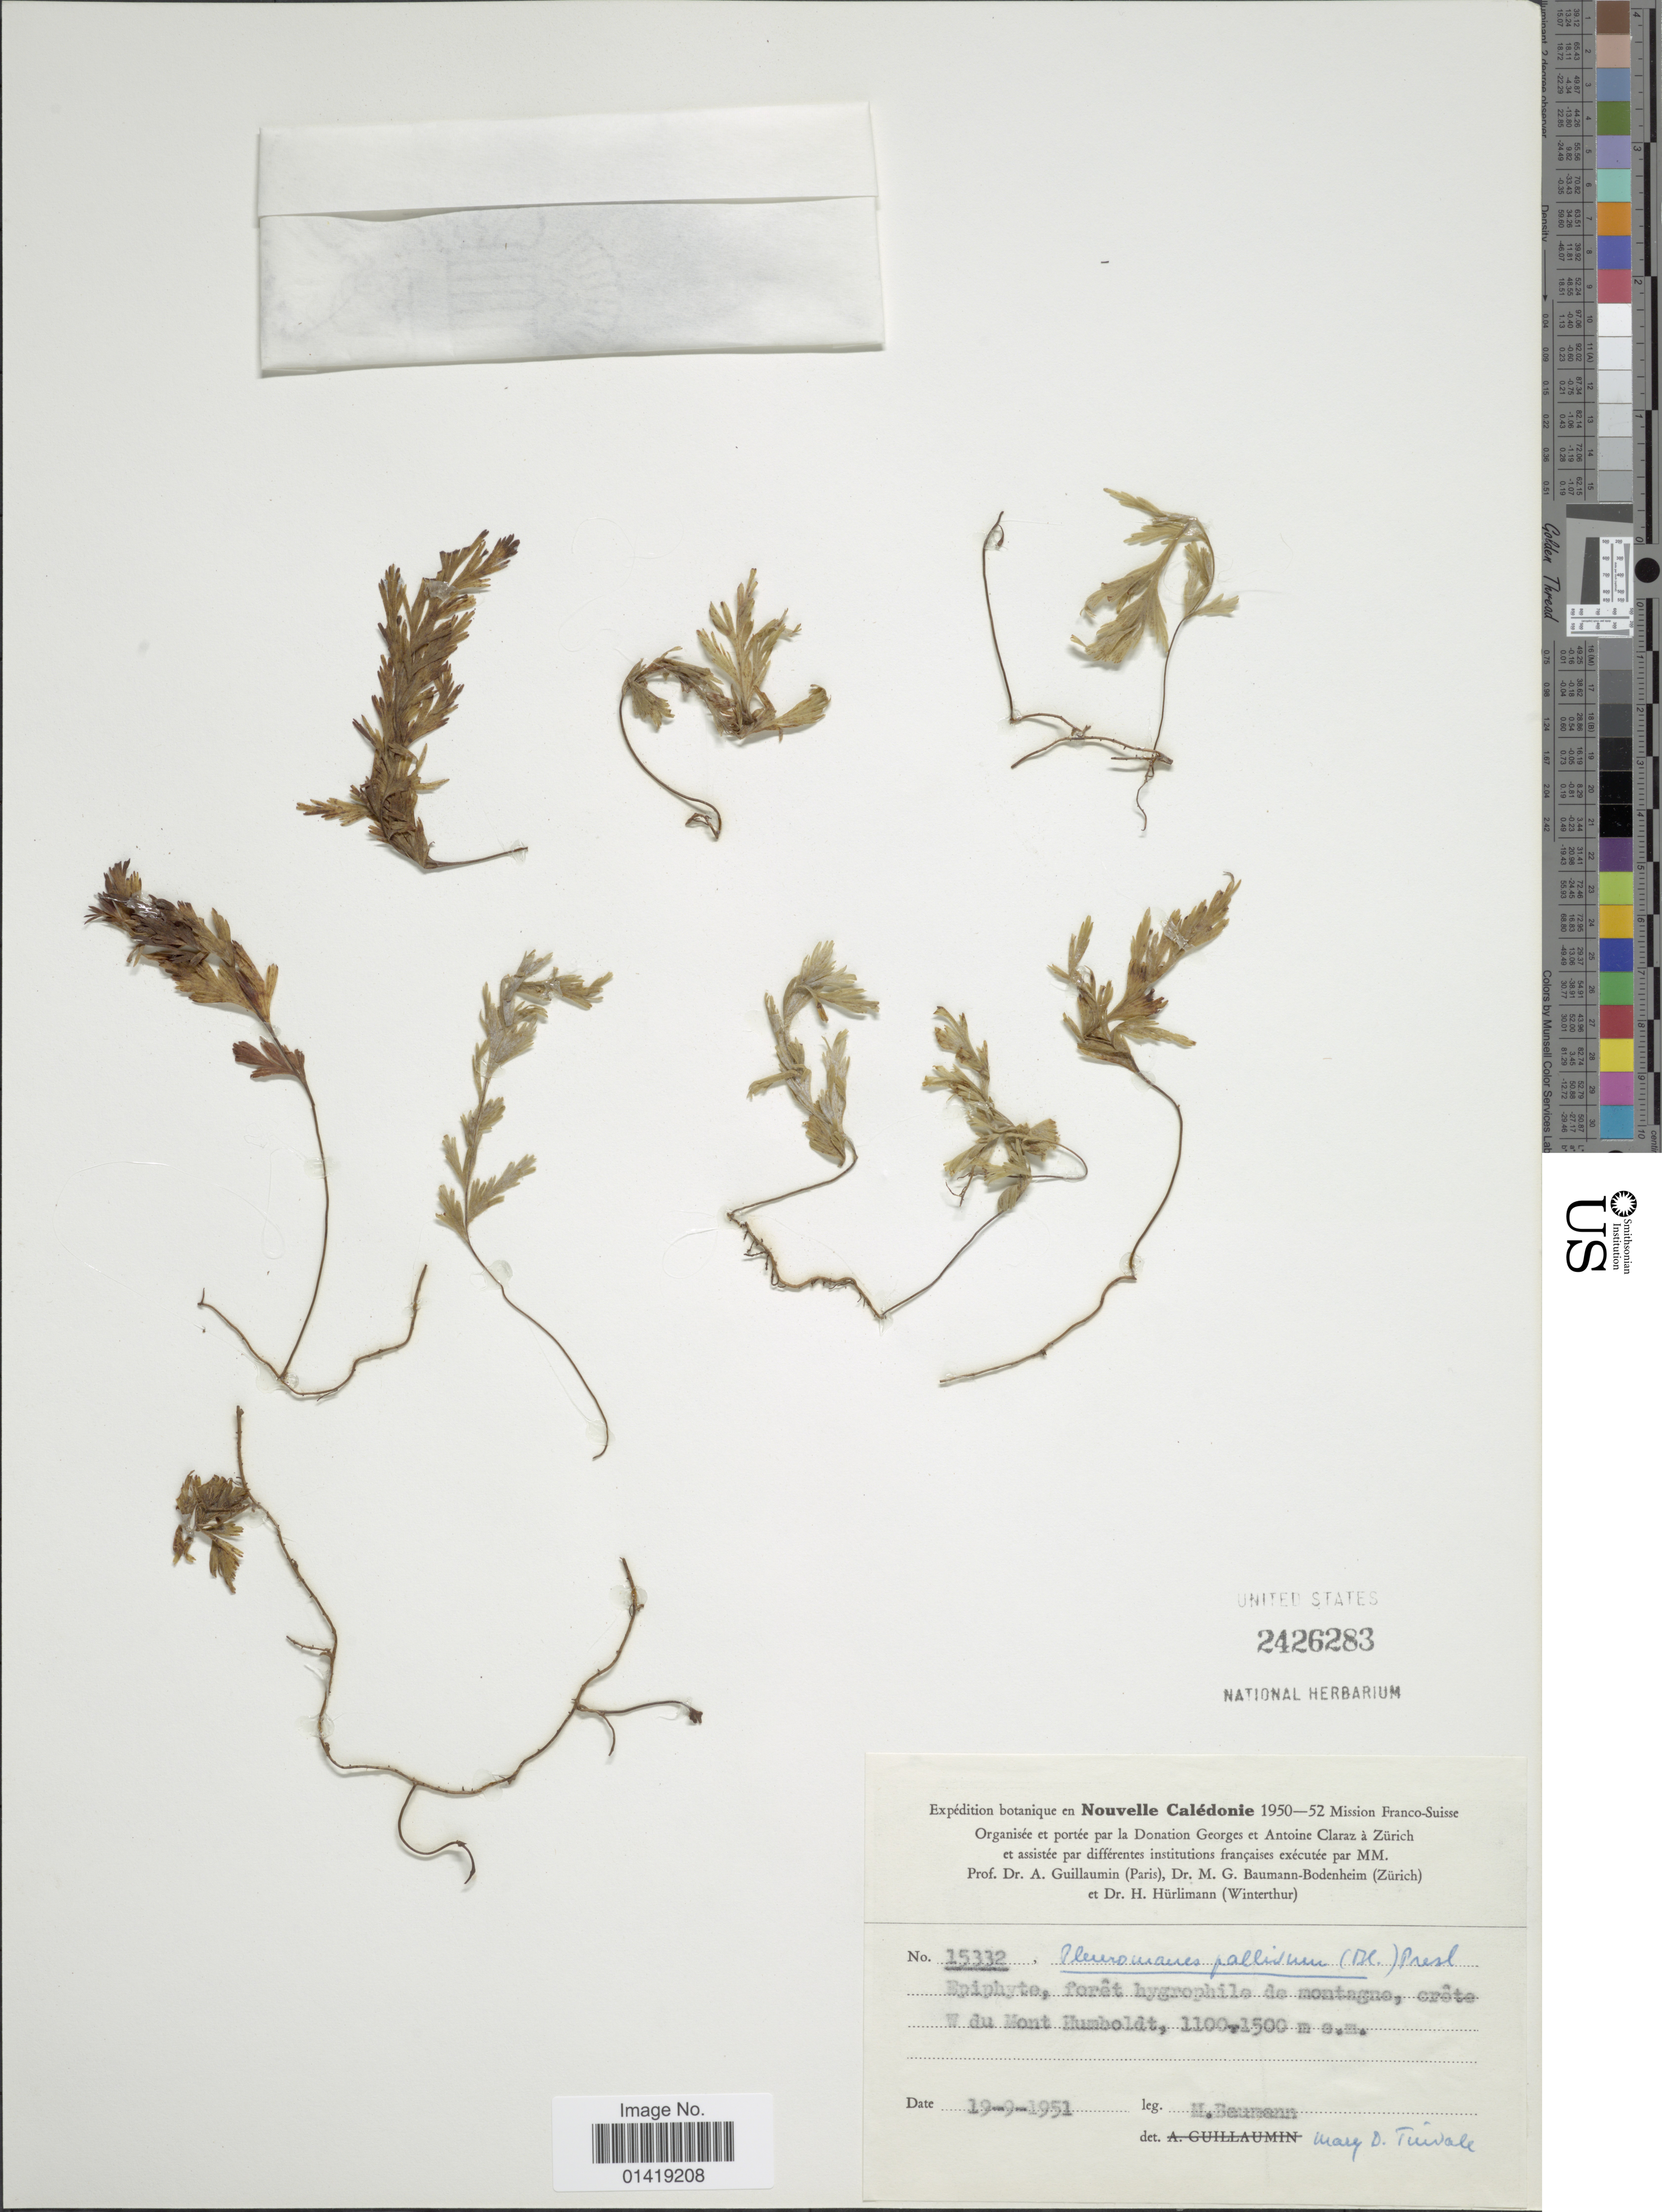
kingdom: Plantae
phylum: Tracheophyta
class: Polypodiopsida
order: Hymenophyllales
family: Hymenophyllaceae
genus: Hymenophyllum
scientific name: Hymenophyllum pallidum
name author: (Blume) Ebihara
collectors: M. Baumann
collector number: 15332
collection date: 1951-09-19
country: New Caledonia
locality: Foret hygrophile de montagne crete W du Mont Humboldt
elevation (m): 1100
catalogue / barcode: US 2426283